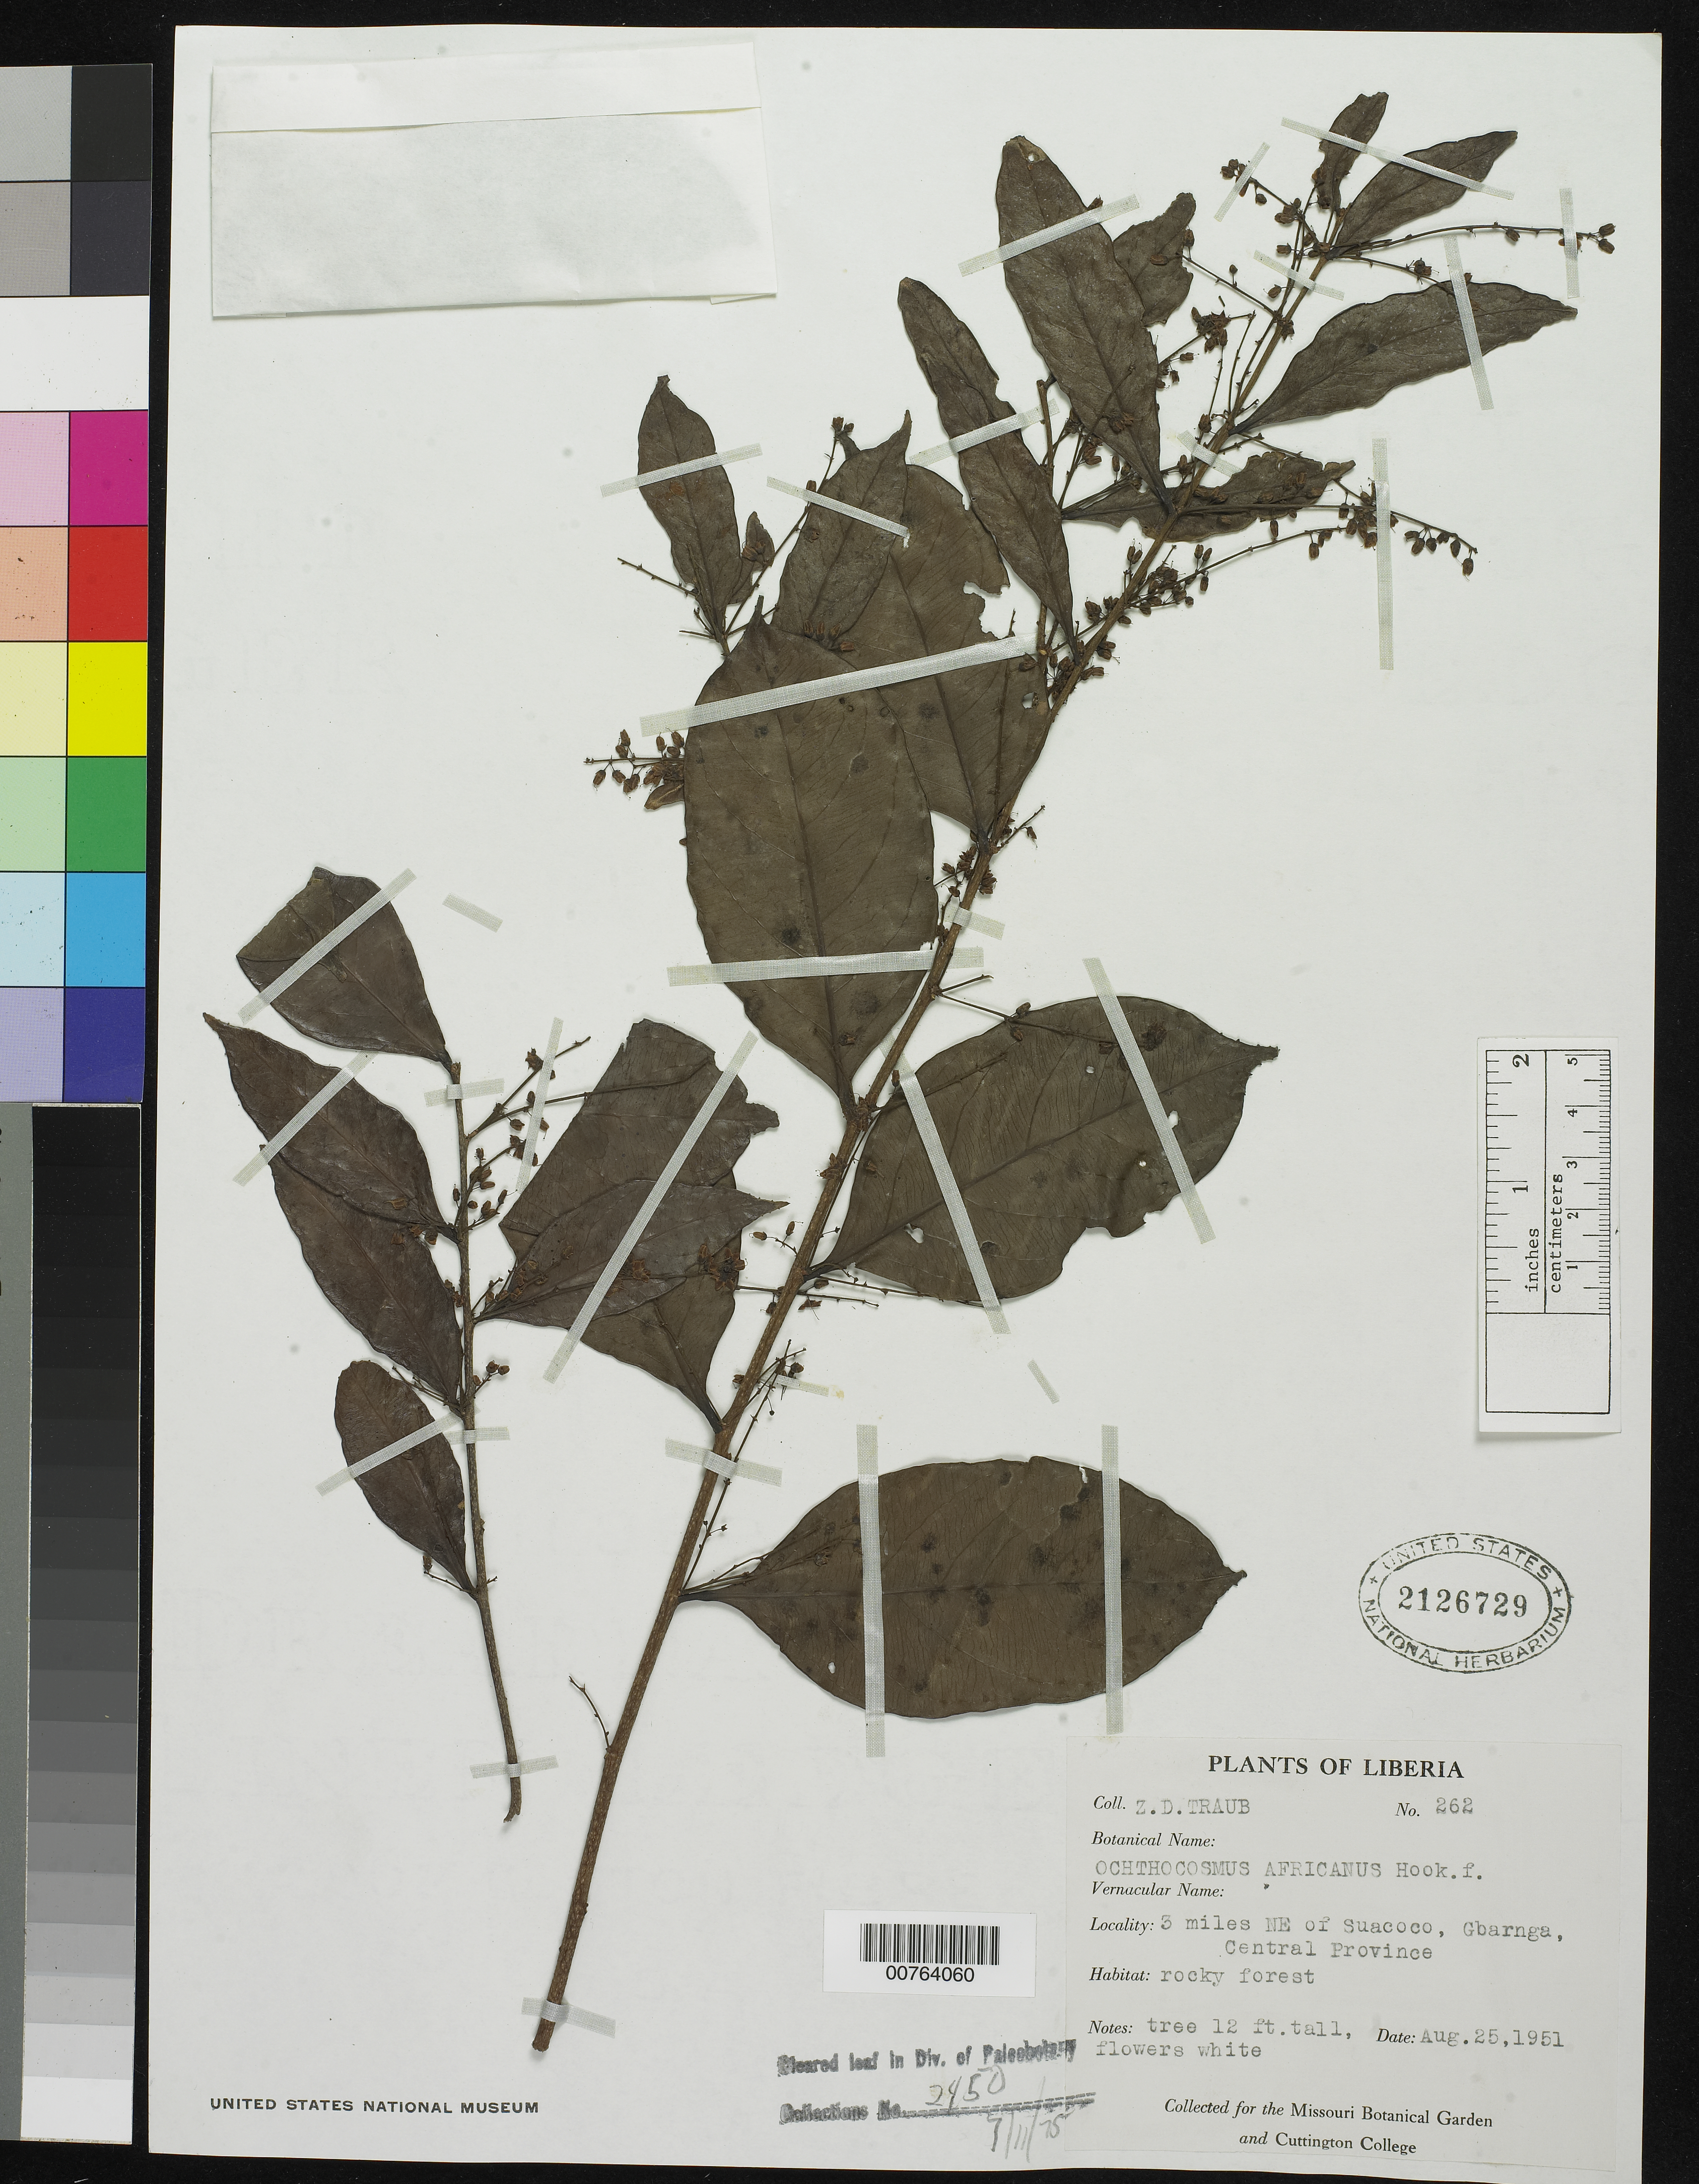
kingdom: Plantae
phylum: Tracheophyta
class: Magnoliopsida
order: Malpighiales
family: Ixonanthaceae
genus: Phyllocosmus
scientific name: Phyllocosmus africanus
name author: (Hook. f.) Klotzsch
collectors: Z. D. Traub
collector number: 262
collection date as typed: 25 Aug 1951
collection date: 1951-08-25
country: Liberia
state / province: Bong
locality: Central Province: Gbarnga, 3 miles NE of Suacoco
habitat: Rocky forest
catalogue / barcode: US 2126729